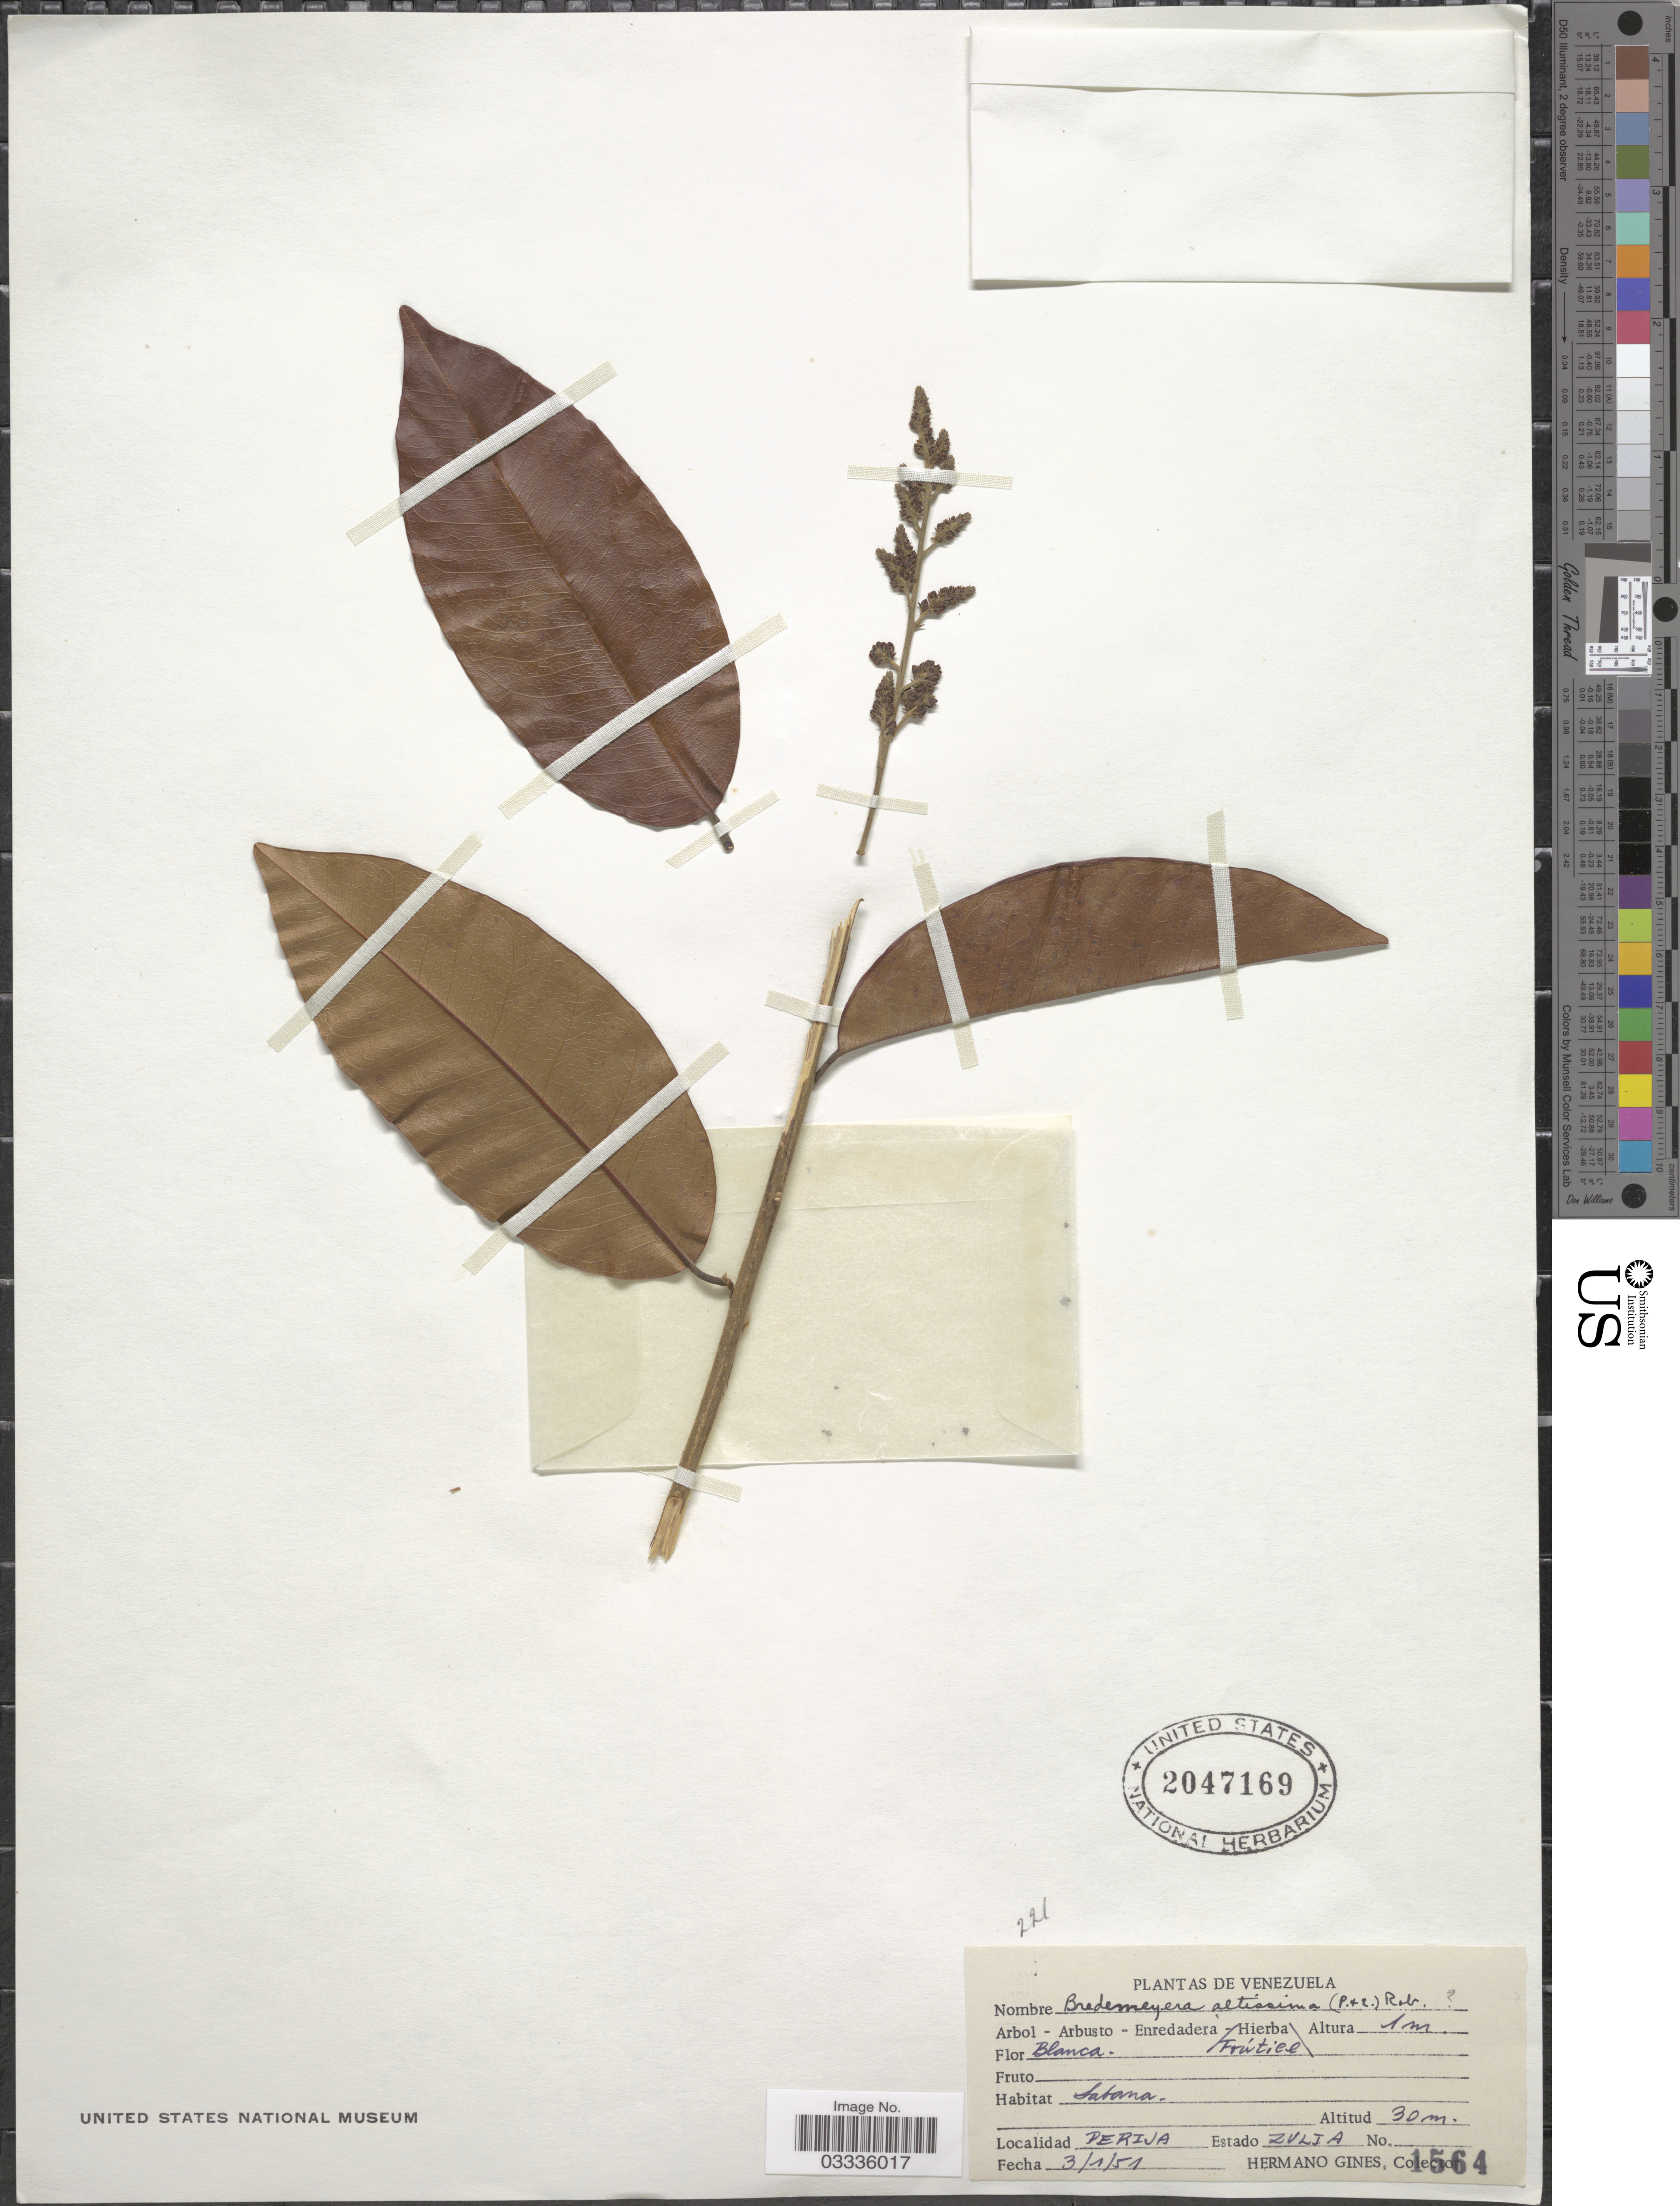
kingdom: Plantae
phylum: Tracheophyta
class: Magnoliopsida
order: Fabales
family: Polygalaceae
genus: Bredemeyera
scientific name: Bredemeyera lucida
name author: (Benth.) Klotzsch ex Hassk.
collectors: Bro. Gines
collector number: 1564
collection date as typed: Transcribed d/m/y: 3/1/51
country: Venezuela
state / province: Zulia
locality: Derija.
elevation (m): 30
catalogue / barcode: US 2047169